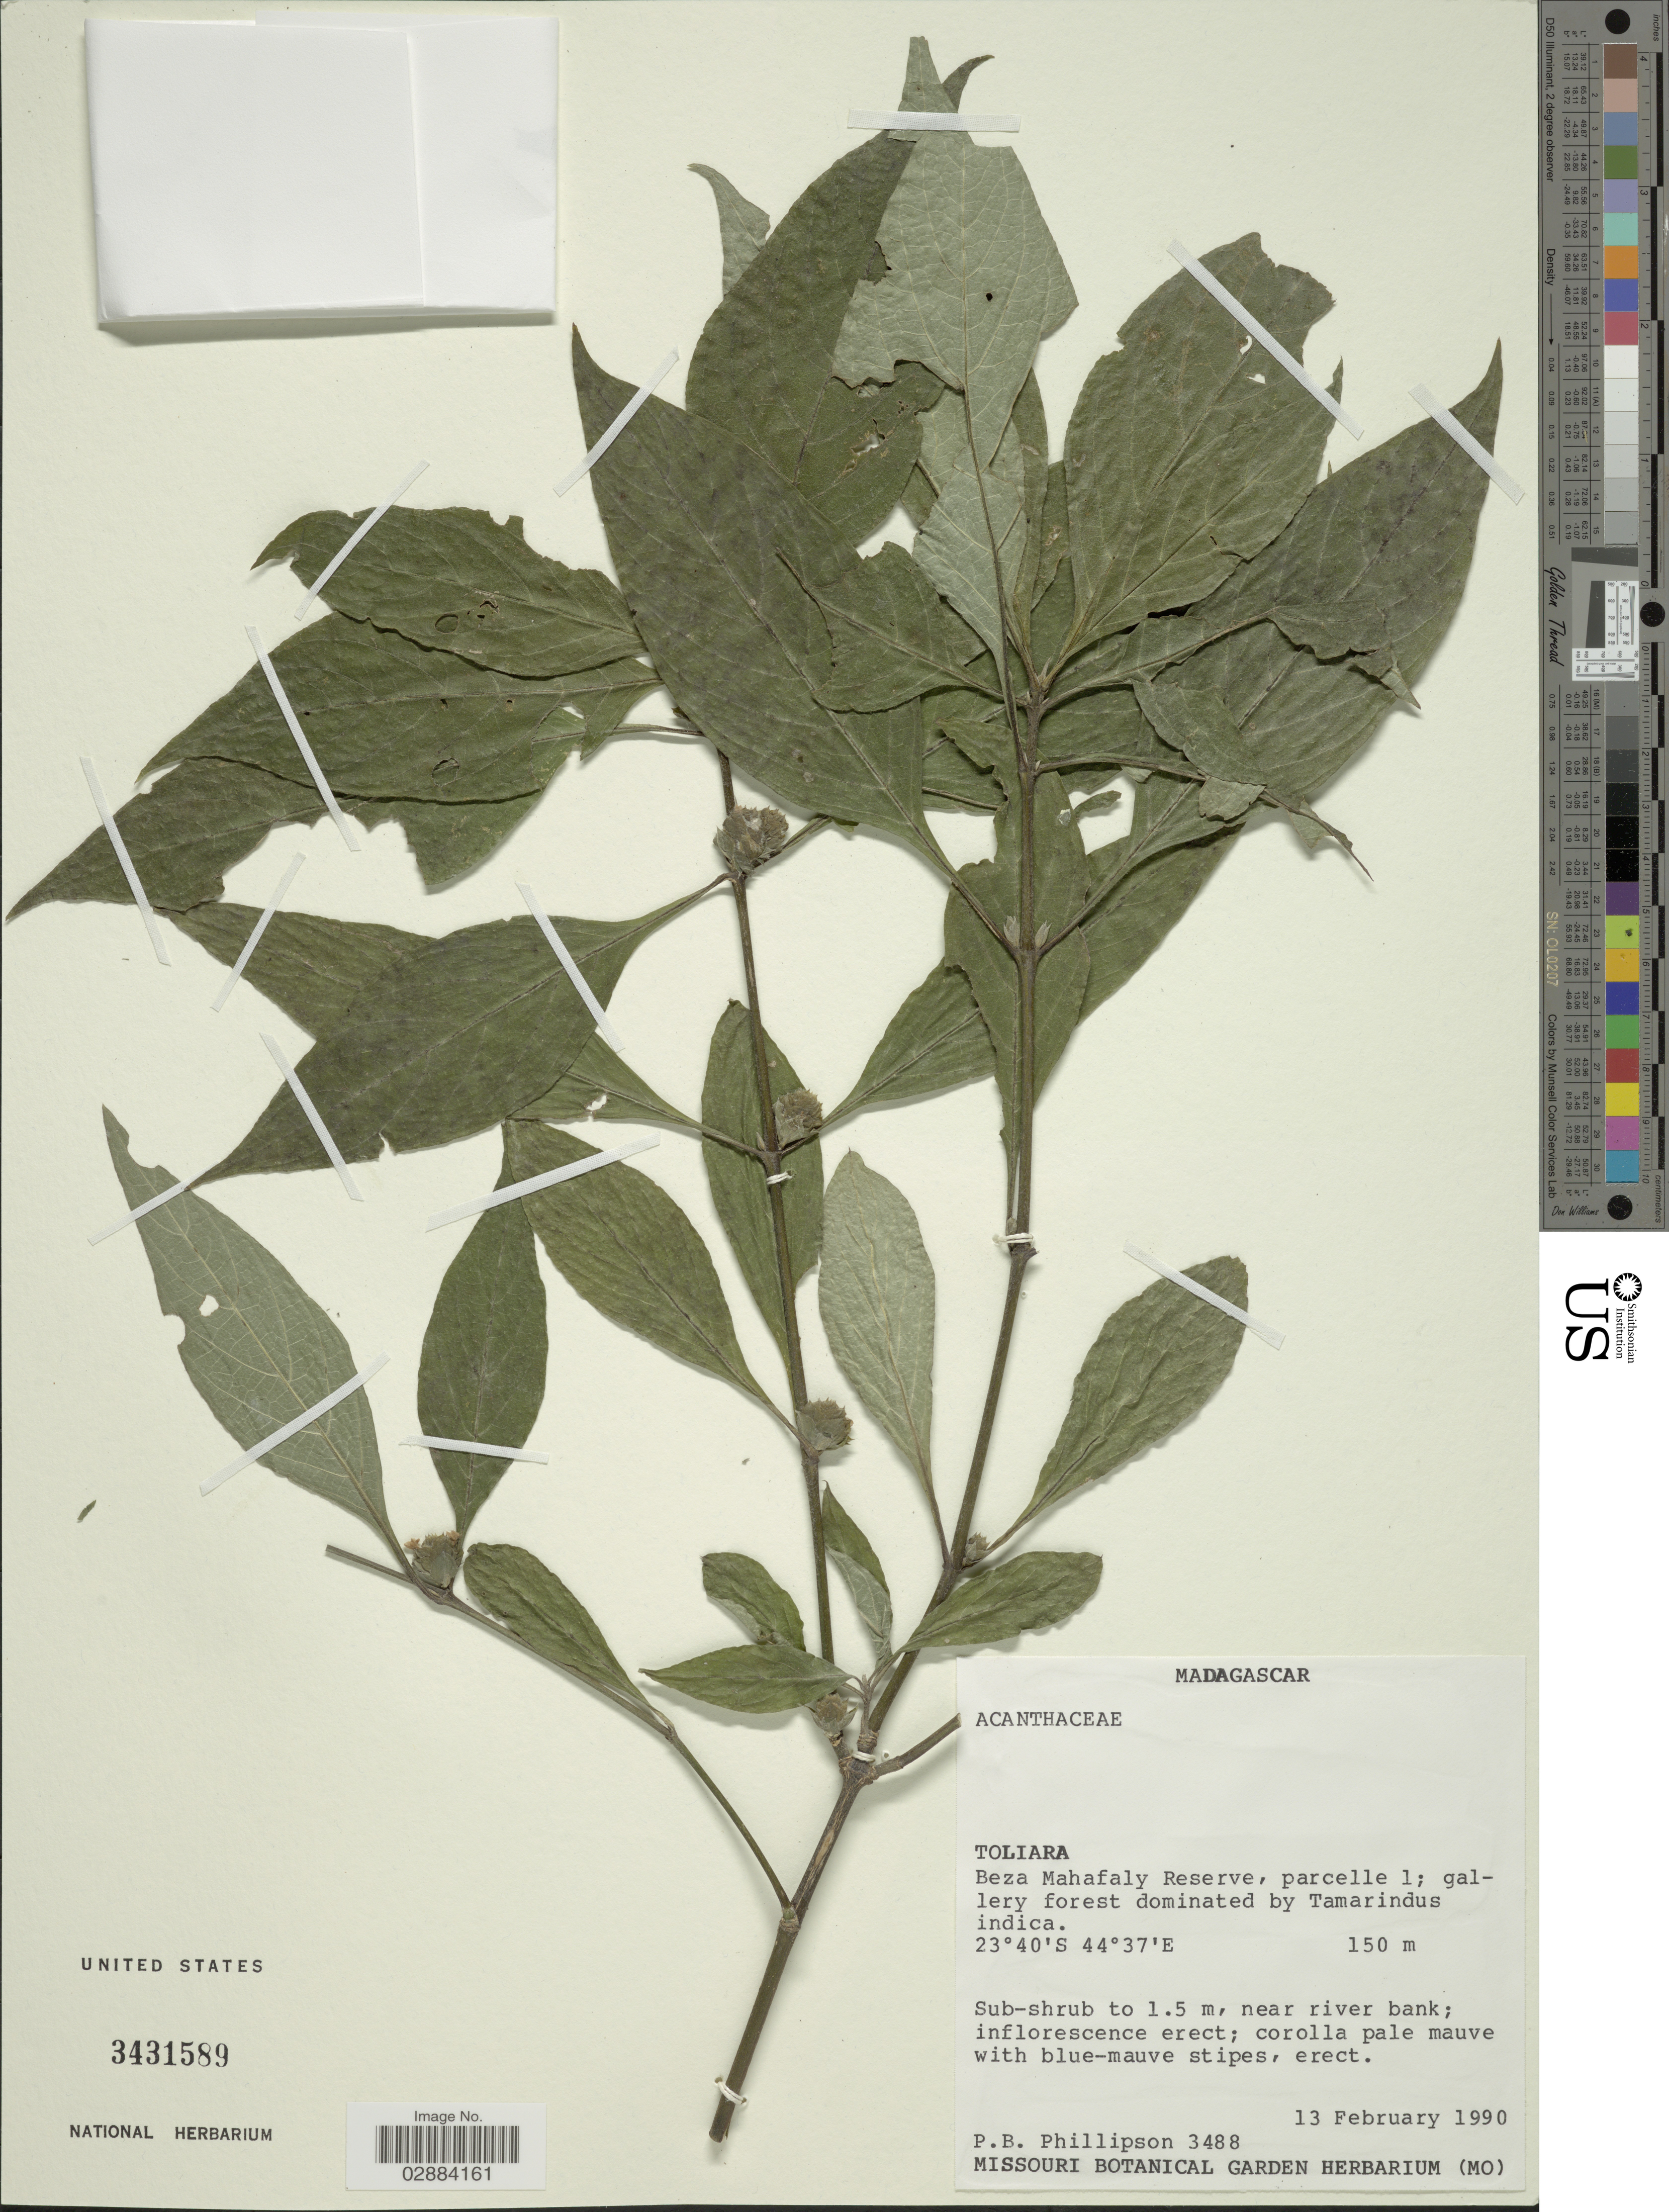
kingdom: Plantae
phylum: Tracheophyta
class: Magnoliopsida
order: Lamiales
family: Acanthaceae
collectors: P. B. Phillipson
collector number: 3488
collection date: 1990-02-13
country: Madagascar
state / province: Atsimo-Andrefana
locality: Beza Mahafaly Reserve, parcelle I.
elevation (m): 150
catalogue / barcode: US 3431589